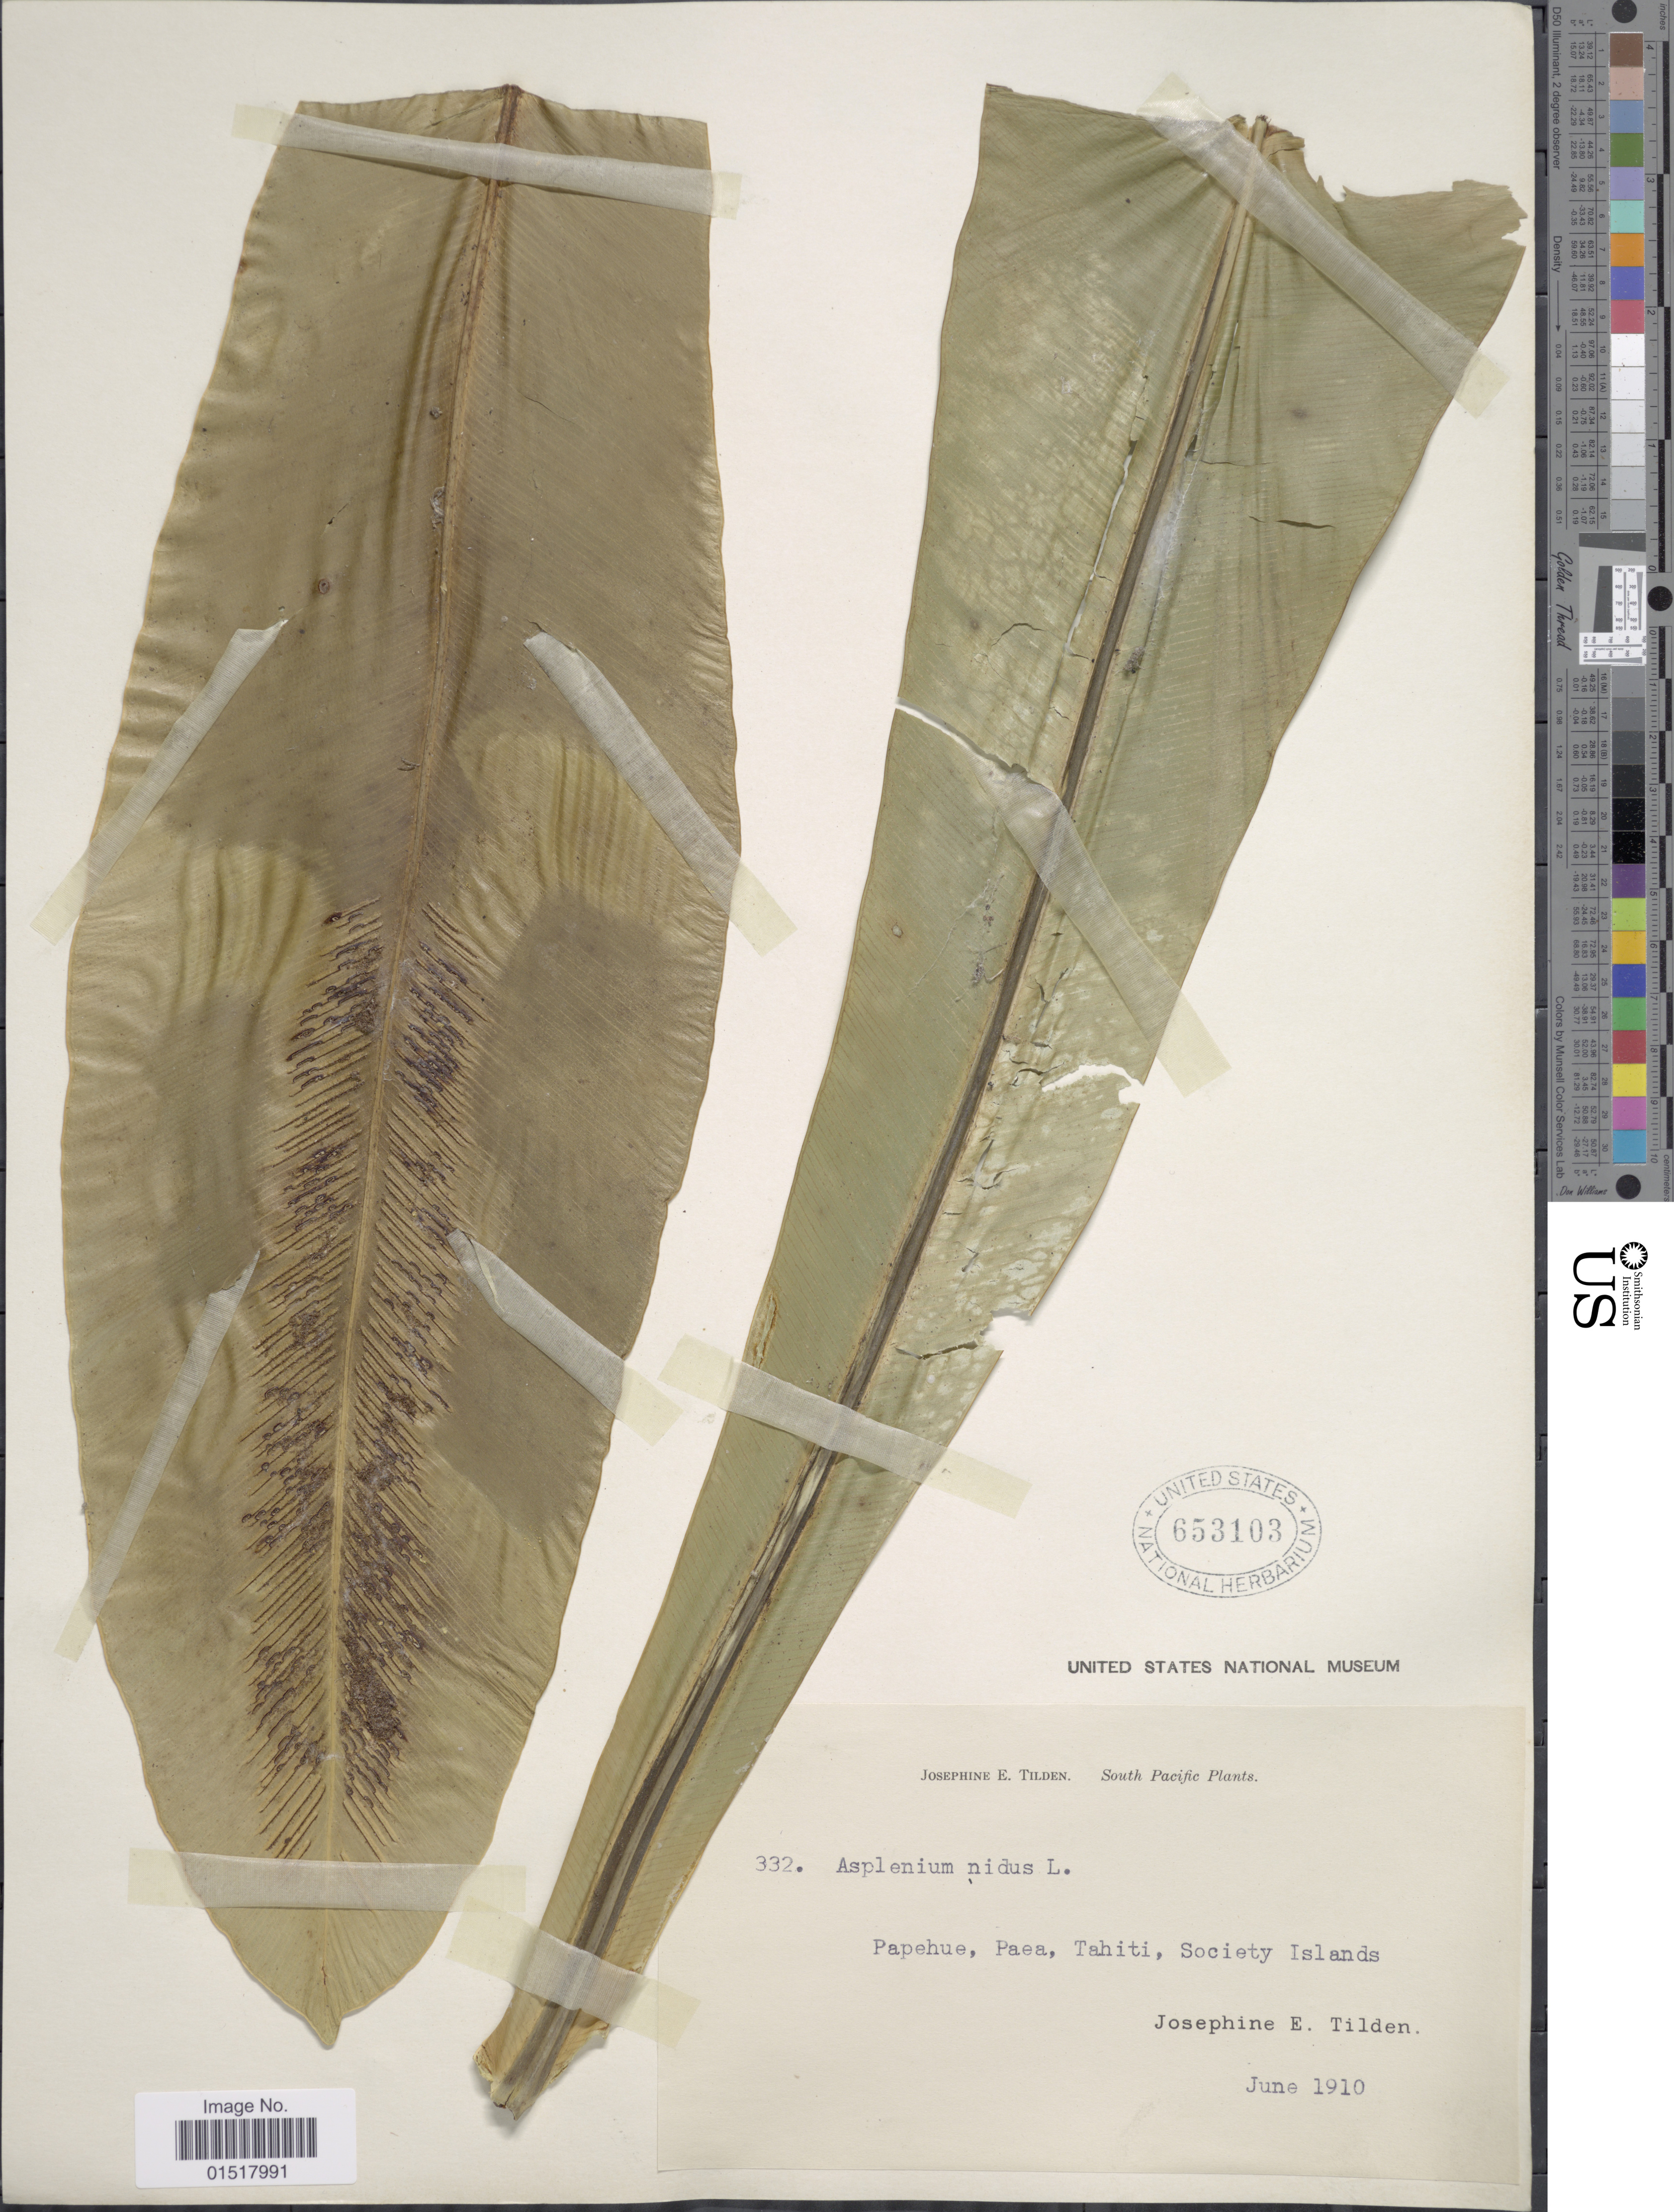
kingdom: Plantae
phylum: Tracheophyta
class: Polypodiopsida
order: Polypodiales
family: Aspleniaceae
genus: Asplenium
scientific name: Asplenium nidus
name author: L.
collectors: J. E. Tilden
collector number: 332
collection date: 1910-06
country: French Polynesia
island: Tahiti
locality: South Pacific. Papehue, Paea, Tahiti, Society Islands.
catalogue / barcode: US 653103